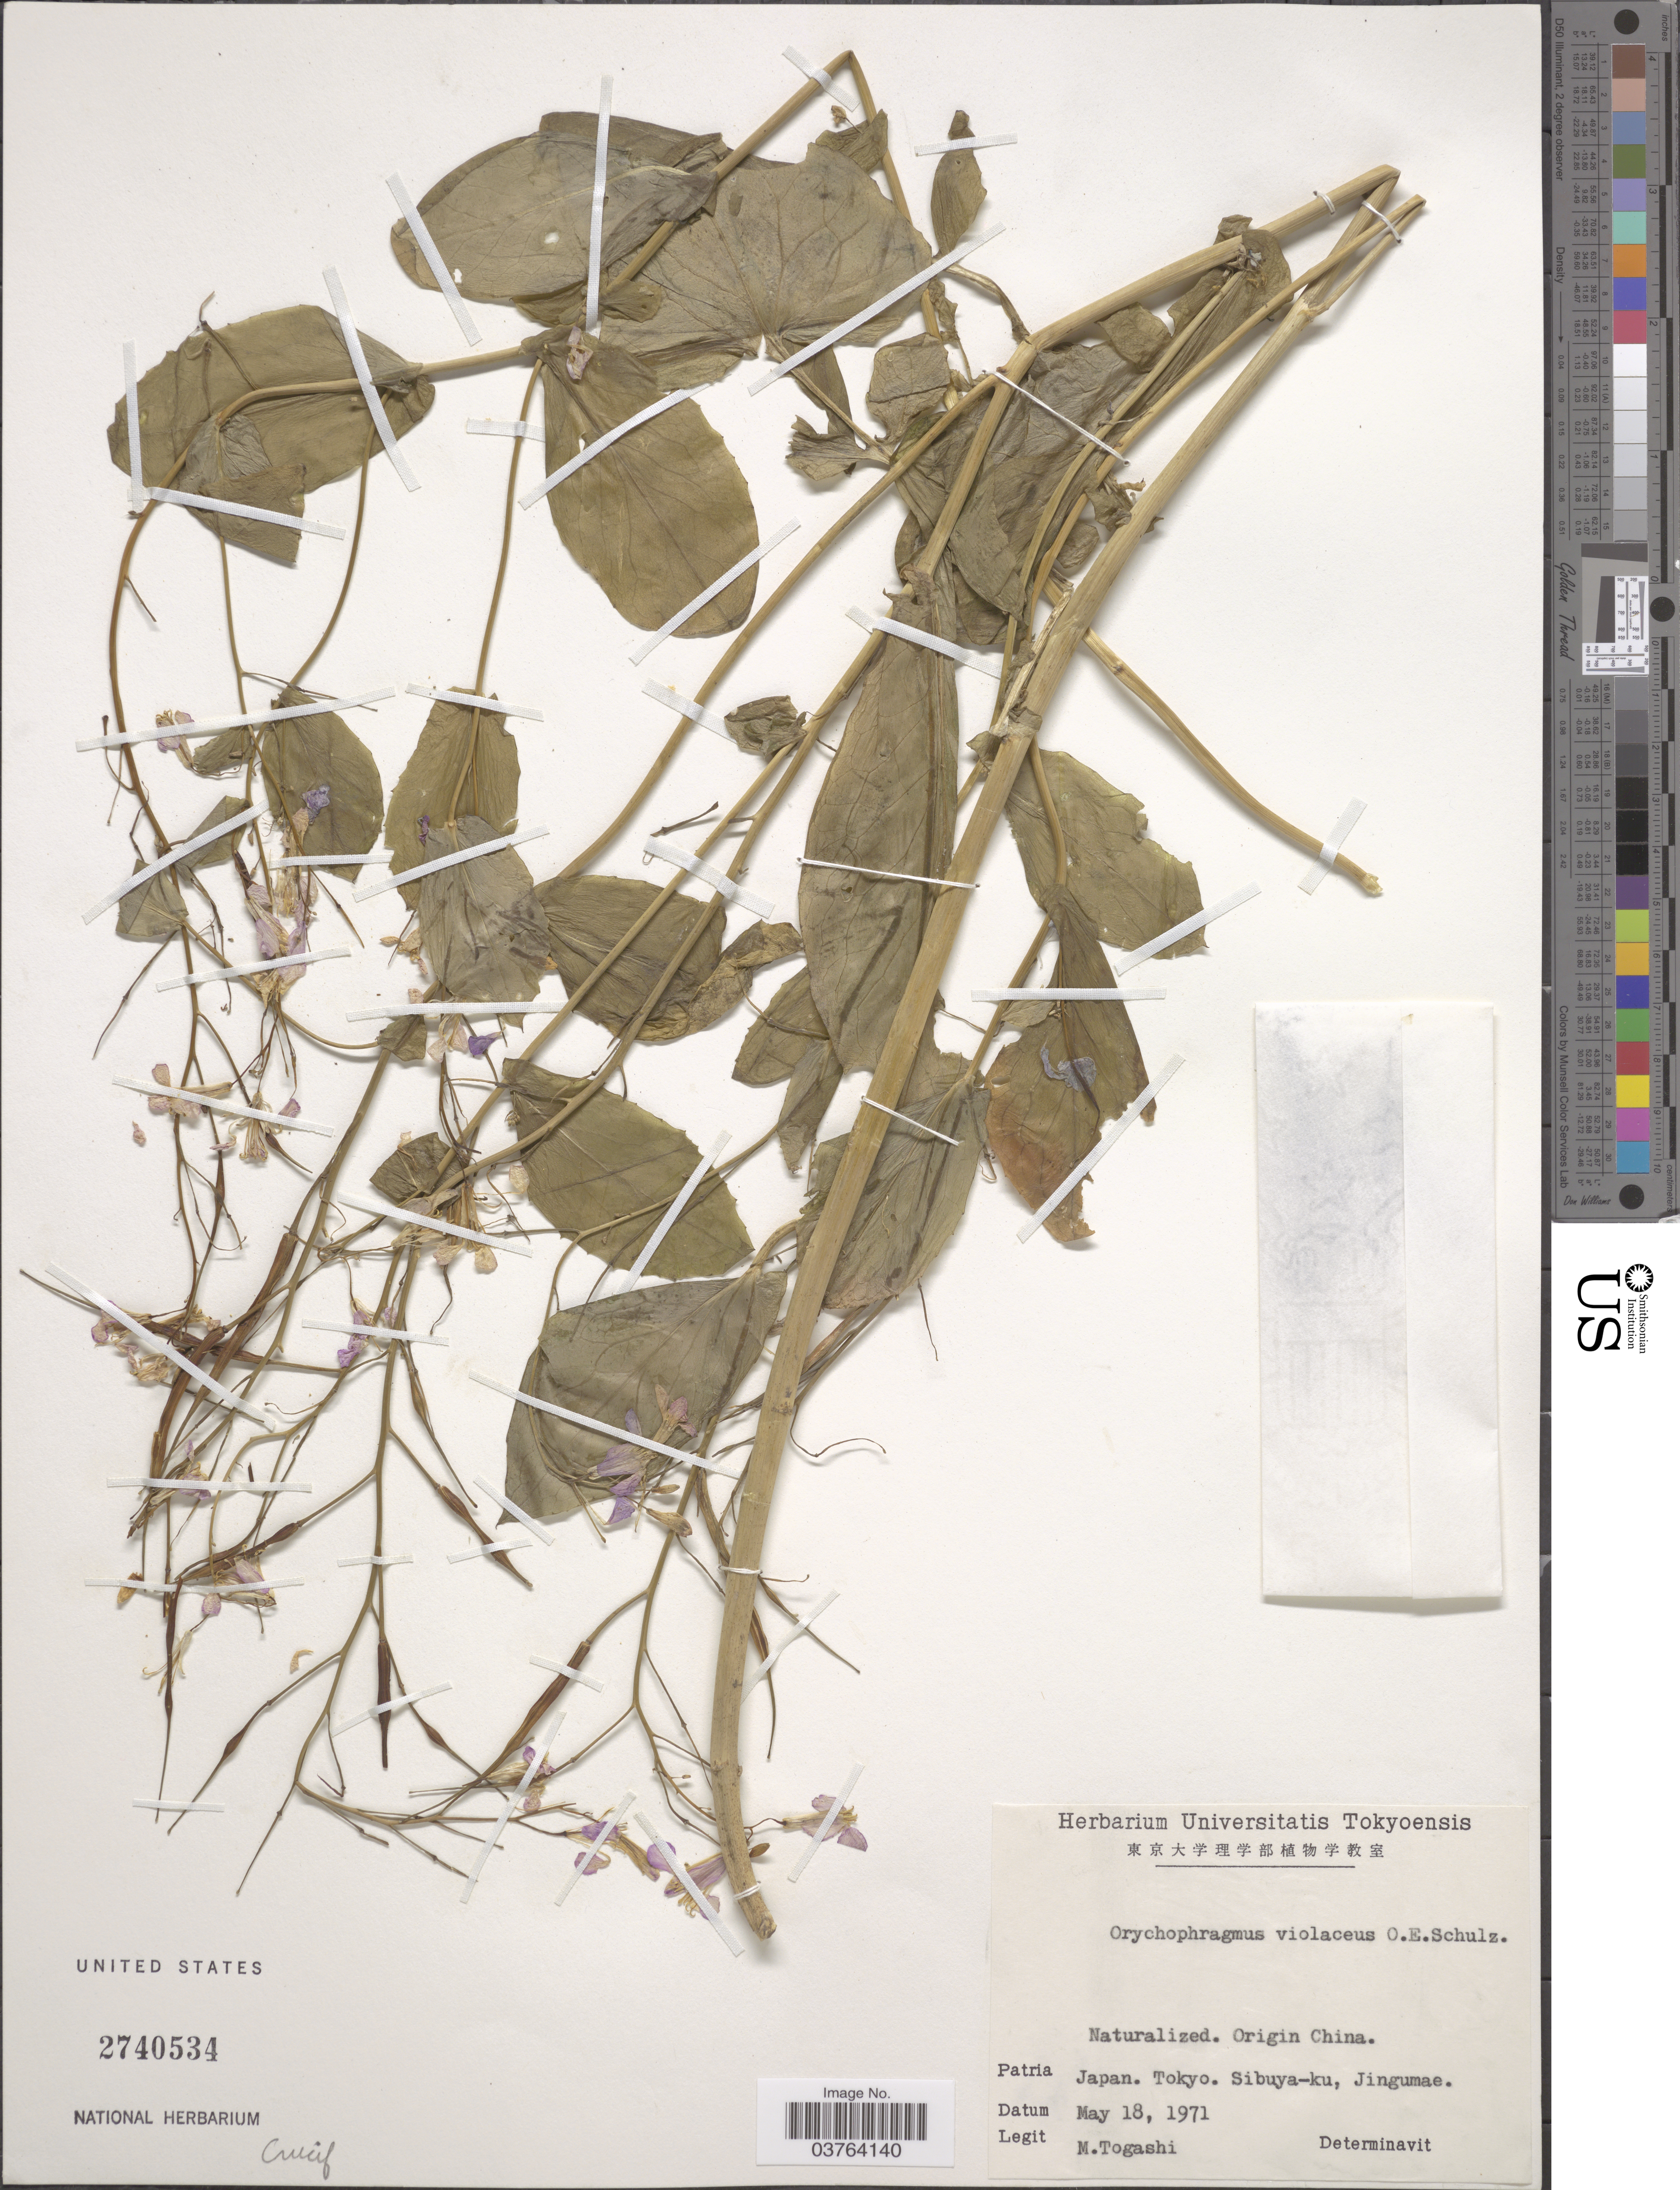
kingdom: Plantae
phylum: Tracheophyta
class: Magnoliopsida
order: Brassicales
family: Brassicaceae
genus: Orychophragmus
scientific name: Orychophragmus violaceus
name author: (L.) O.E. Schulz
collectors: M. Togashi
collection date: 1971-05-18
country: Japan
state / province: Tokyo, Federal City of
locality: Tokyo. Sibuya-ku, Jingumae.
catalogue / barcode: US 2740534